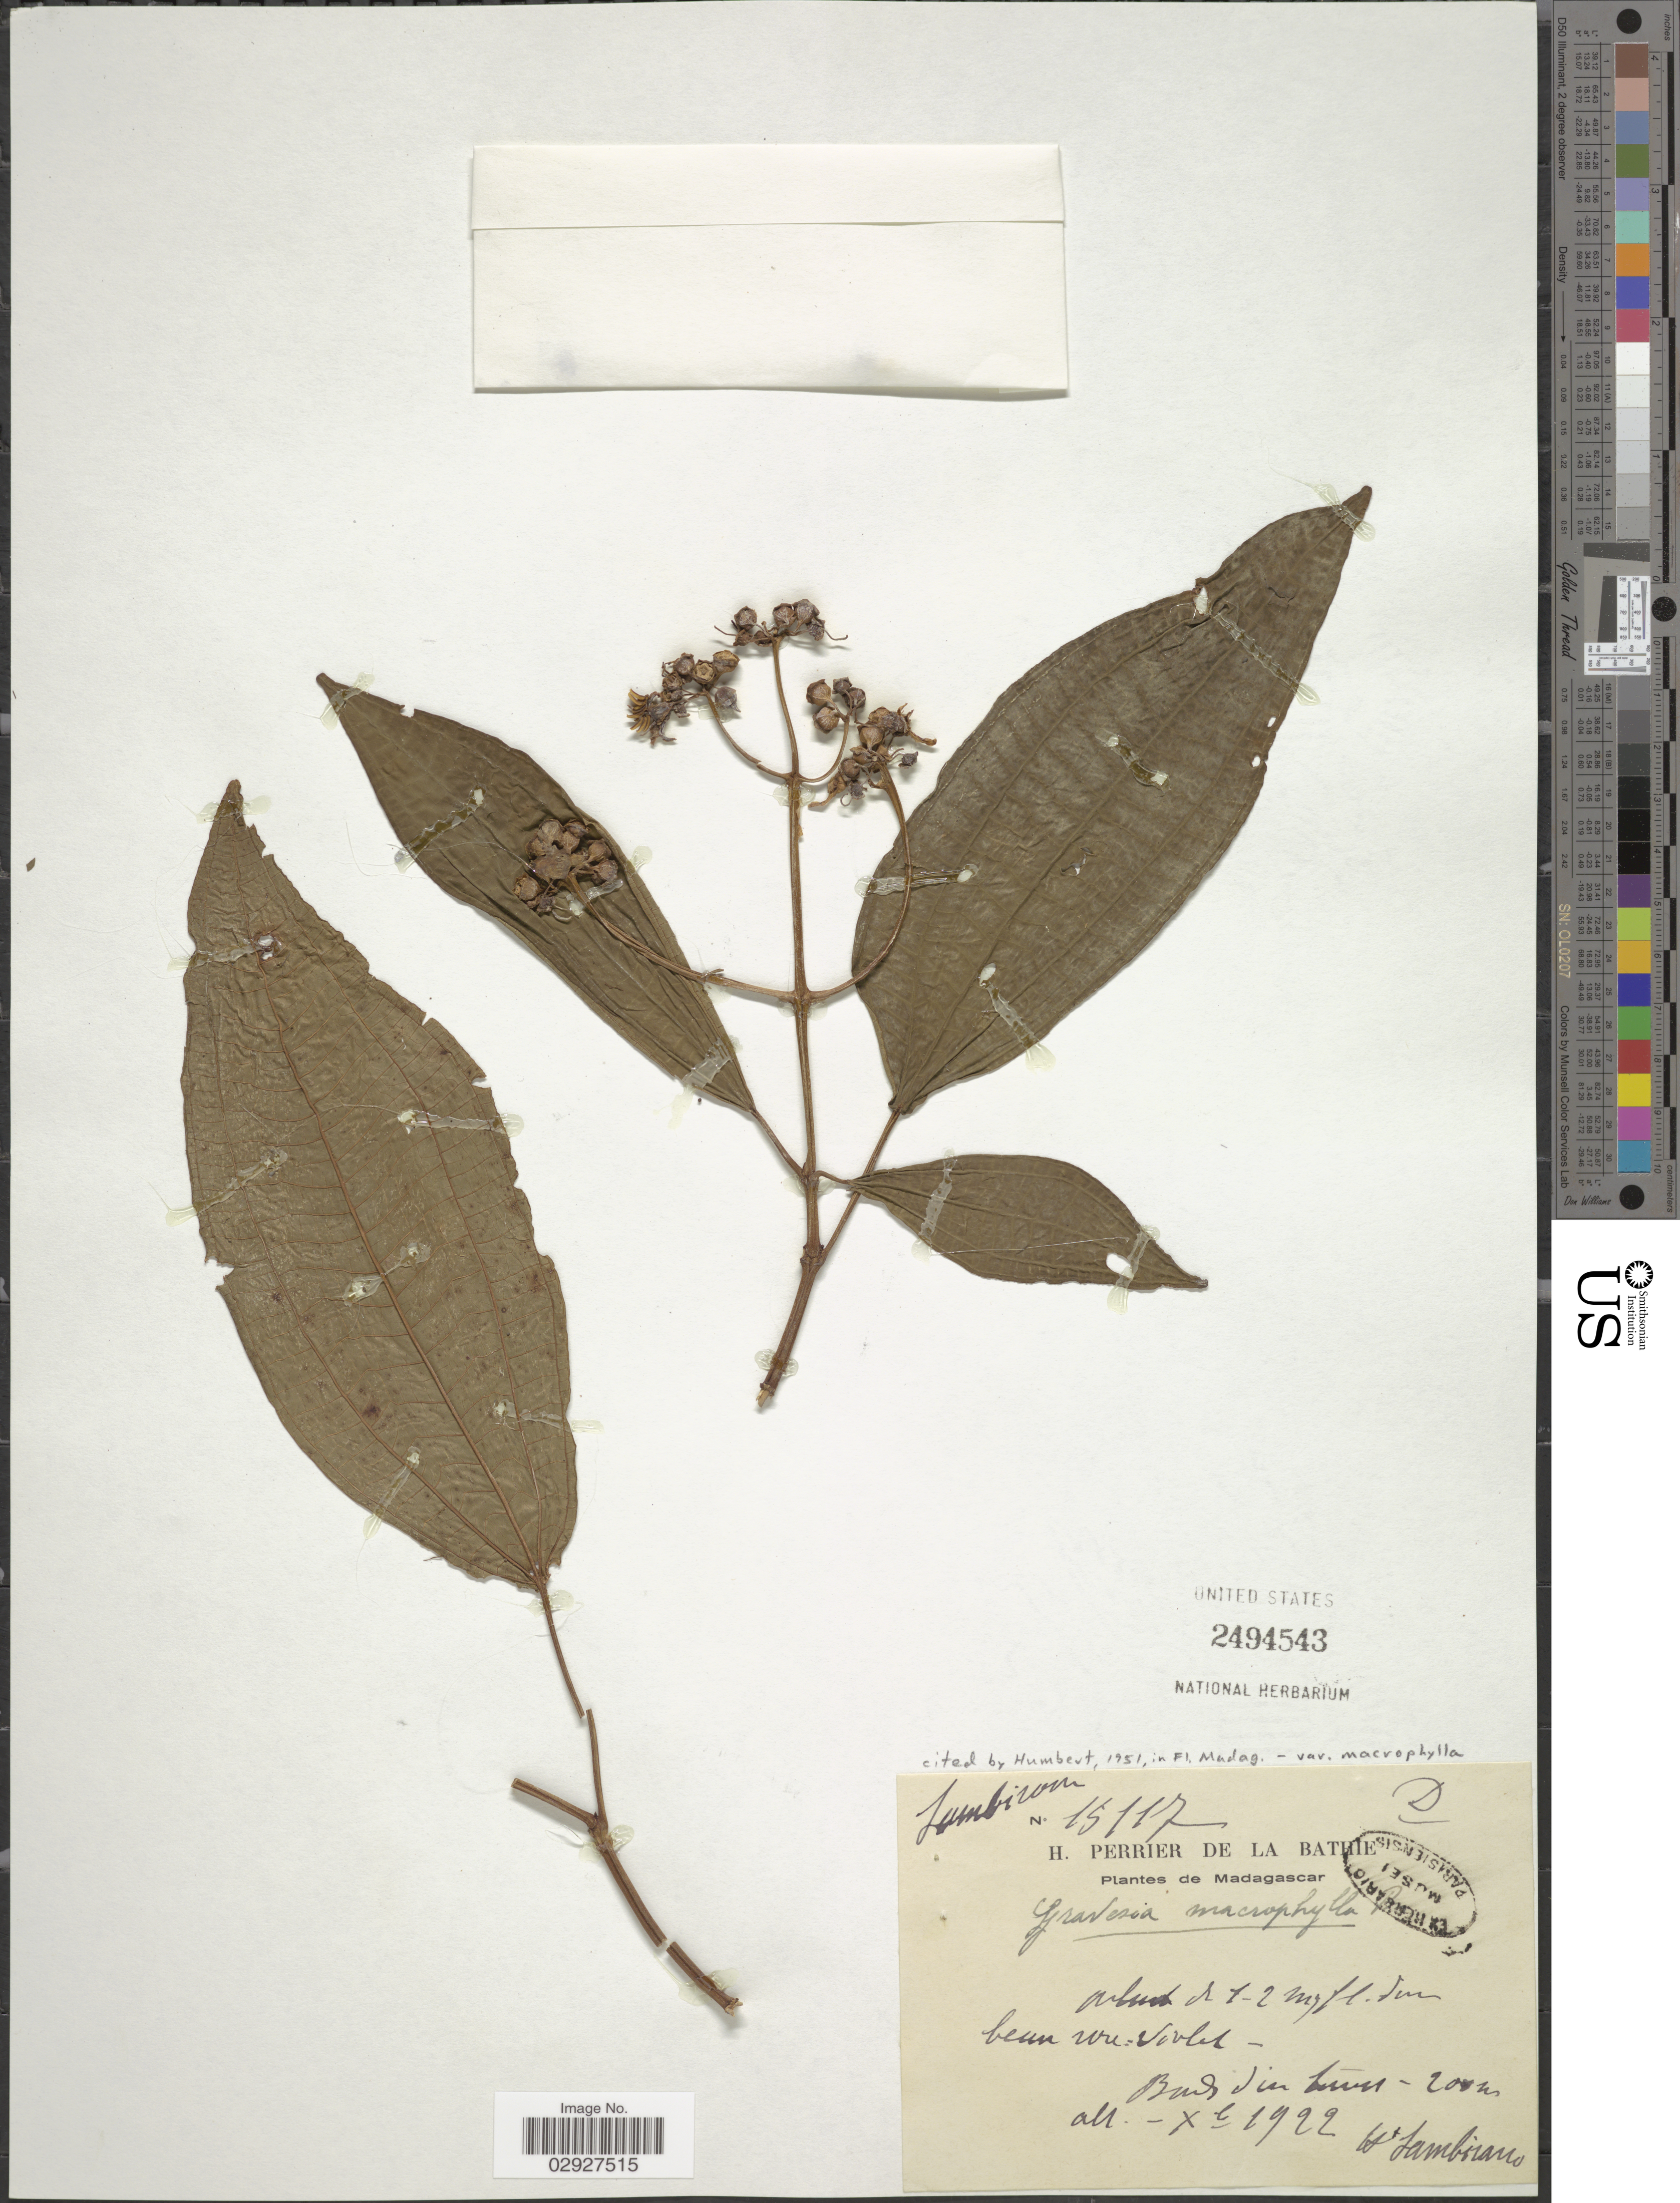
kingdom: Plantae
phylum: Tracheophyta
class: Magnoliopsida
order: Myrtales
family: Melastomataceae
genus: Gravesia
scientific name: Gravesia macrophylla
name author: (Naudin) Drake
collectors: H. Perrier de la Bâthie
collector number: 15117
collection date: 1922-10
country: Madagascar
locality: Bords d'un [illegible text], Ht. Lambiano[interpreted].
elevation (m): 200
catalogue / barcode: US 2494543